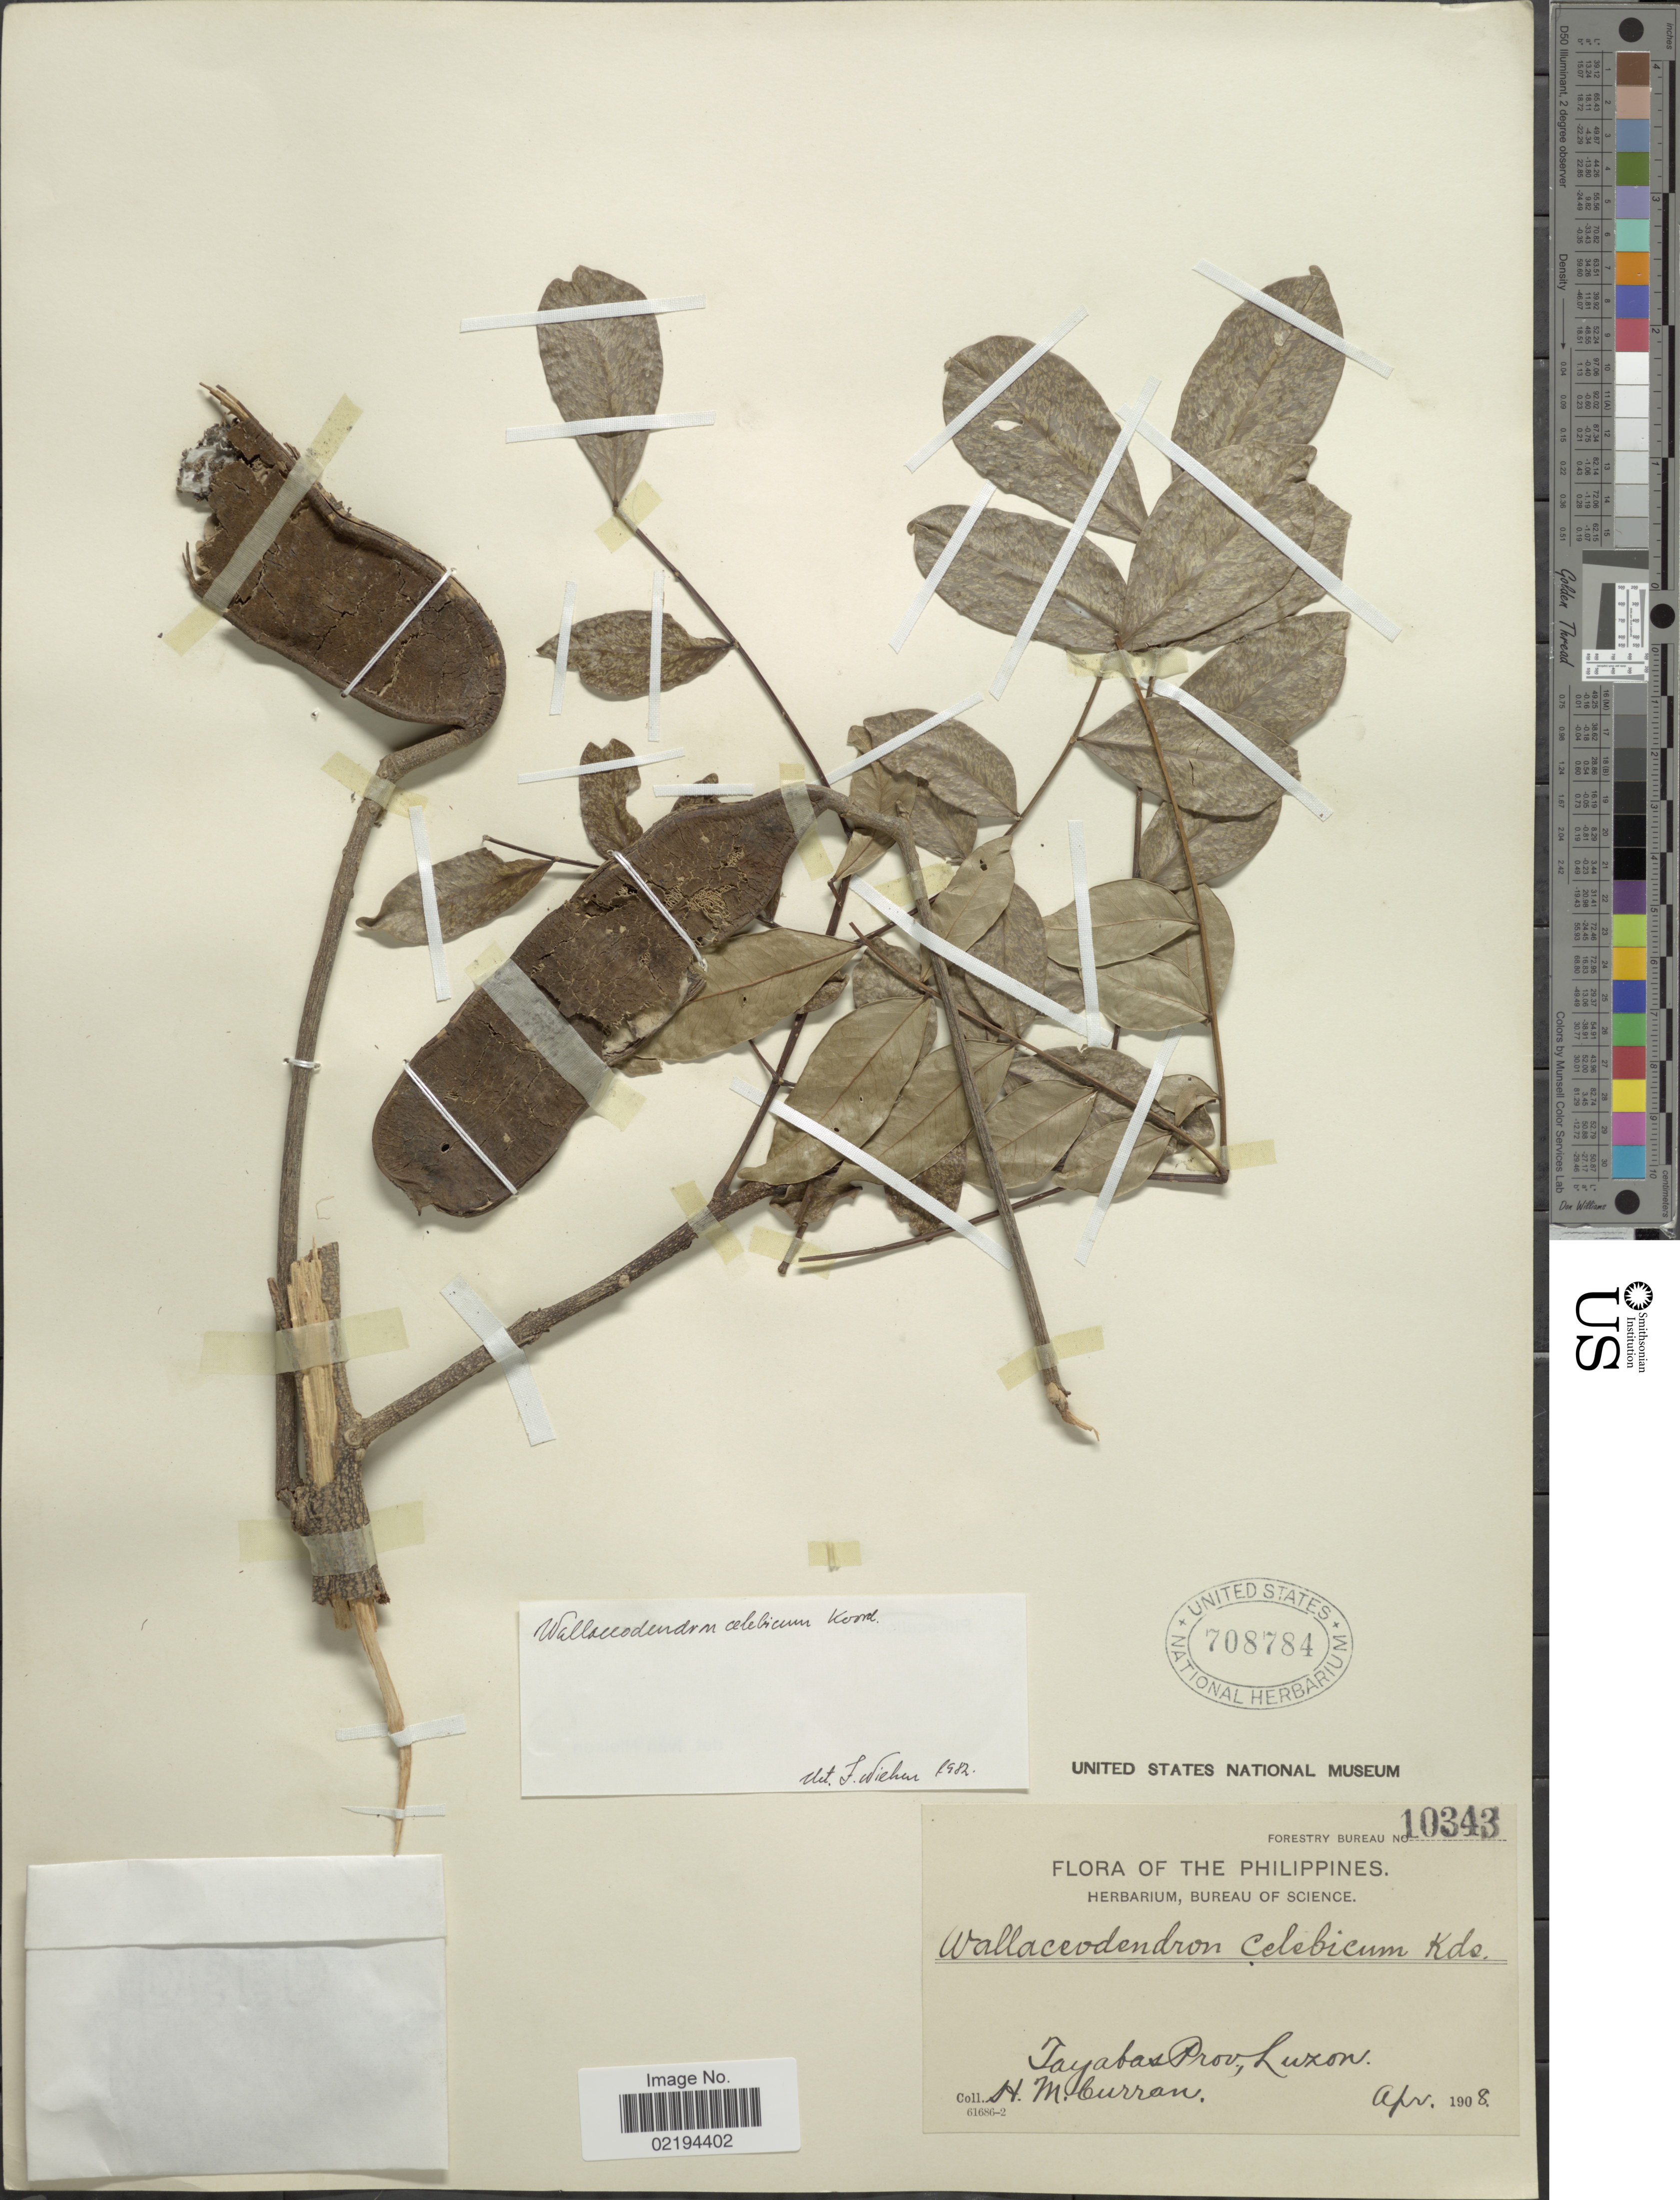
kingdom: Plantae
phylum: Tracheophyta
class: Magnoliopsida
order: Fabales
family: Fabaceae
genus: Wallaceodendron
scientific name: Wallaceodendron celebicum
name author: Koord.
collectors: H. M. Curran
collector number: Forestry Bureau 10343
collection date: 1908-04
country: Philippines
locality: Tayabaz , Prov. Luzon.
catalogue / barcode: US 708784